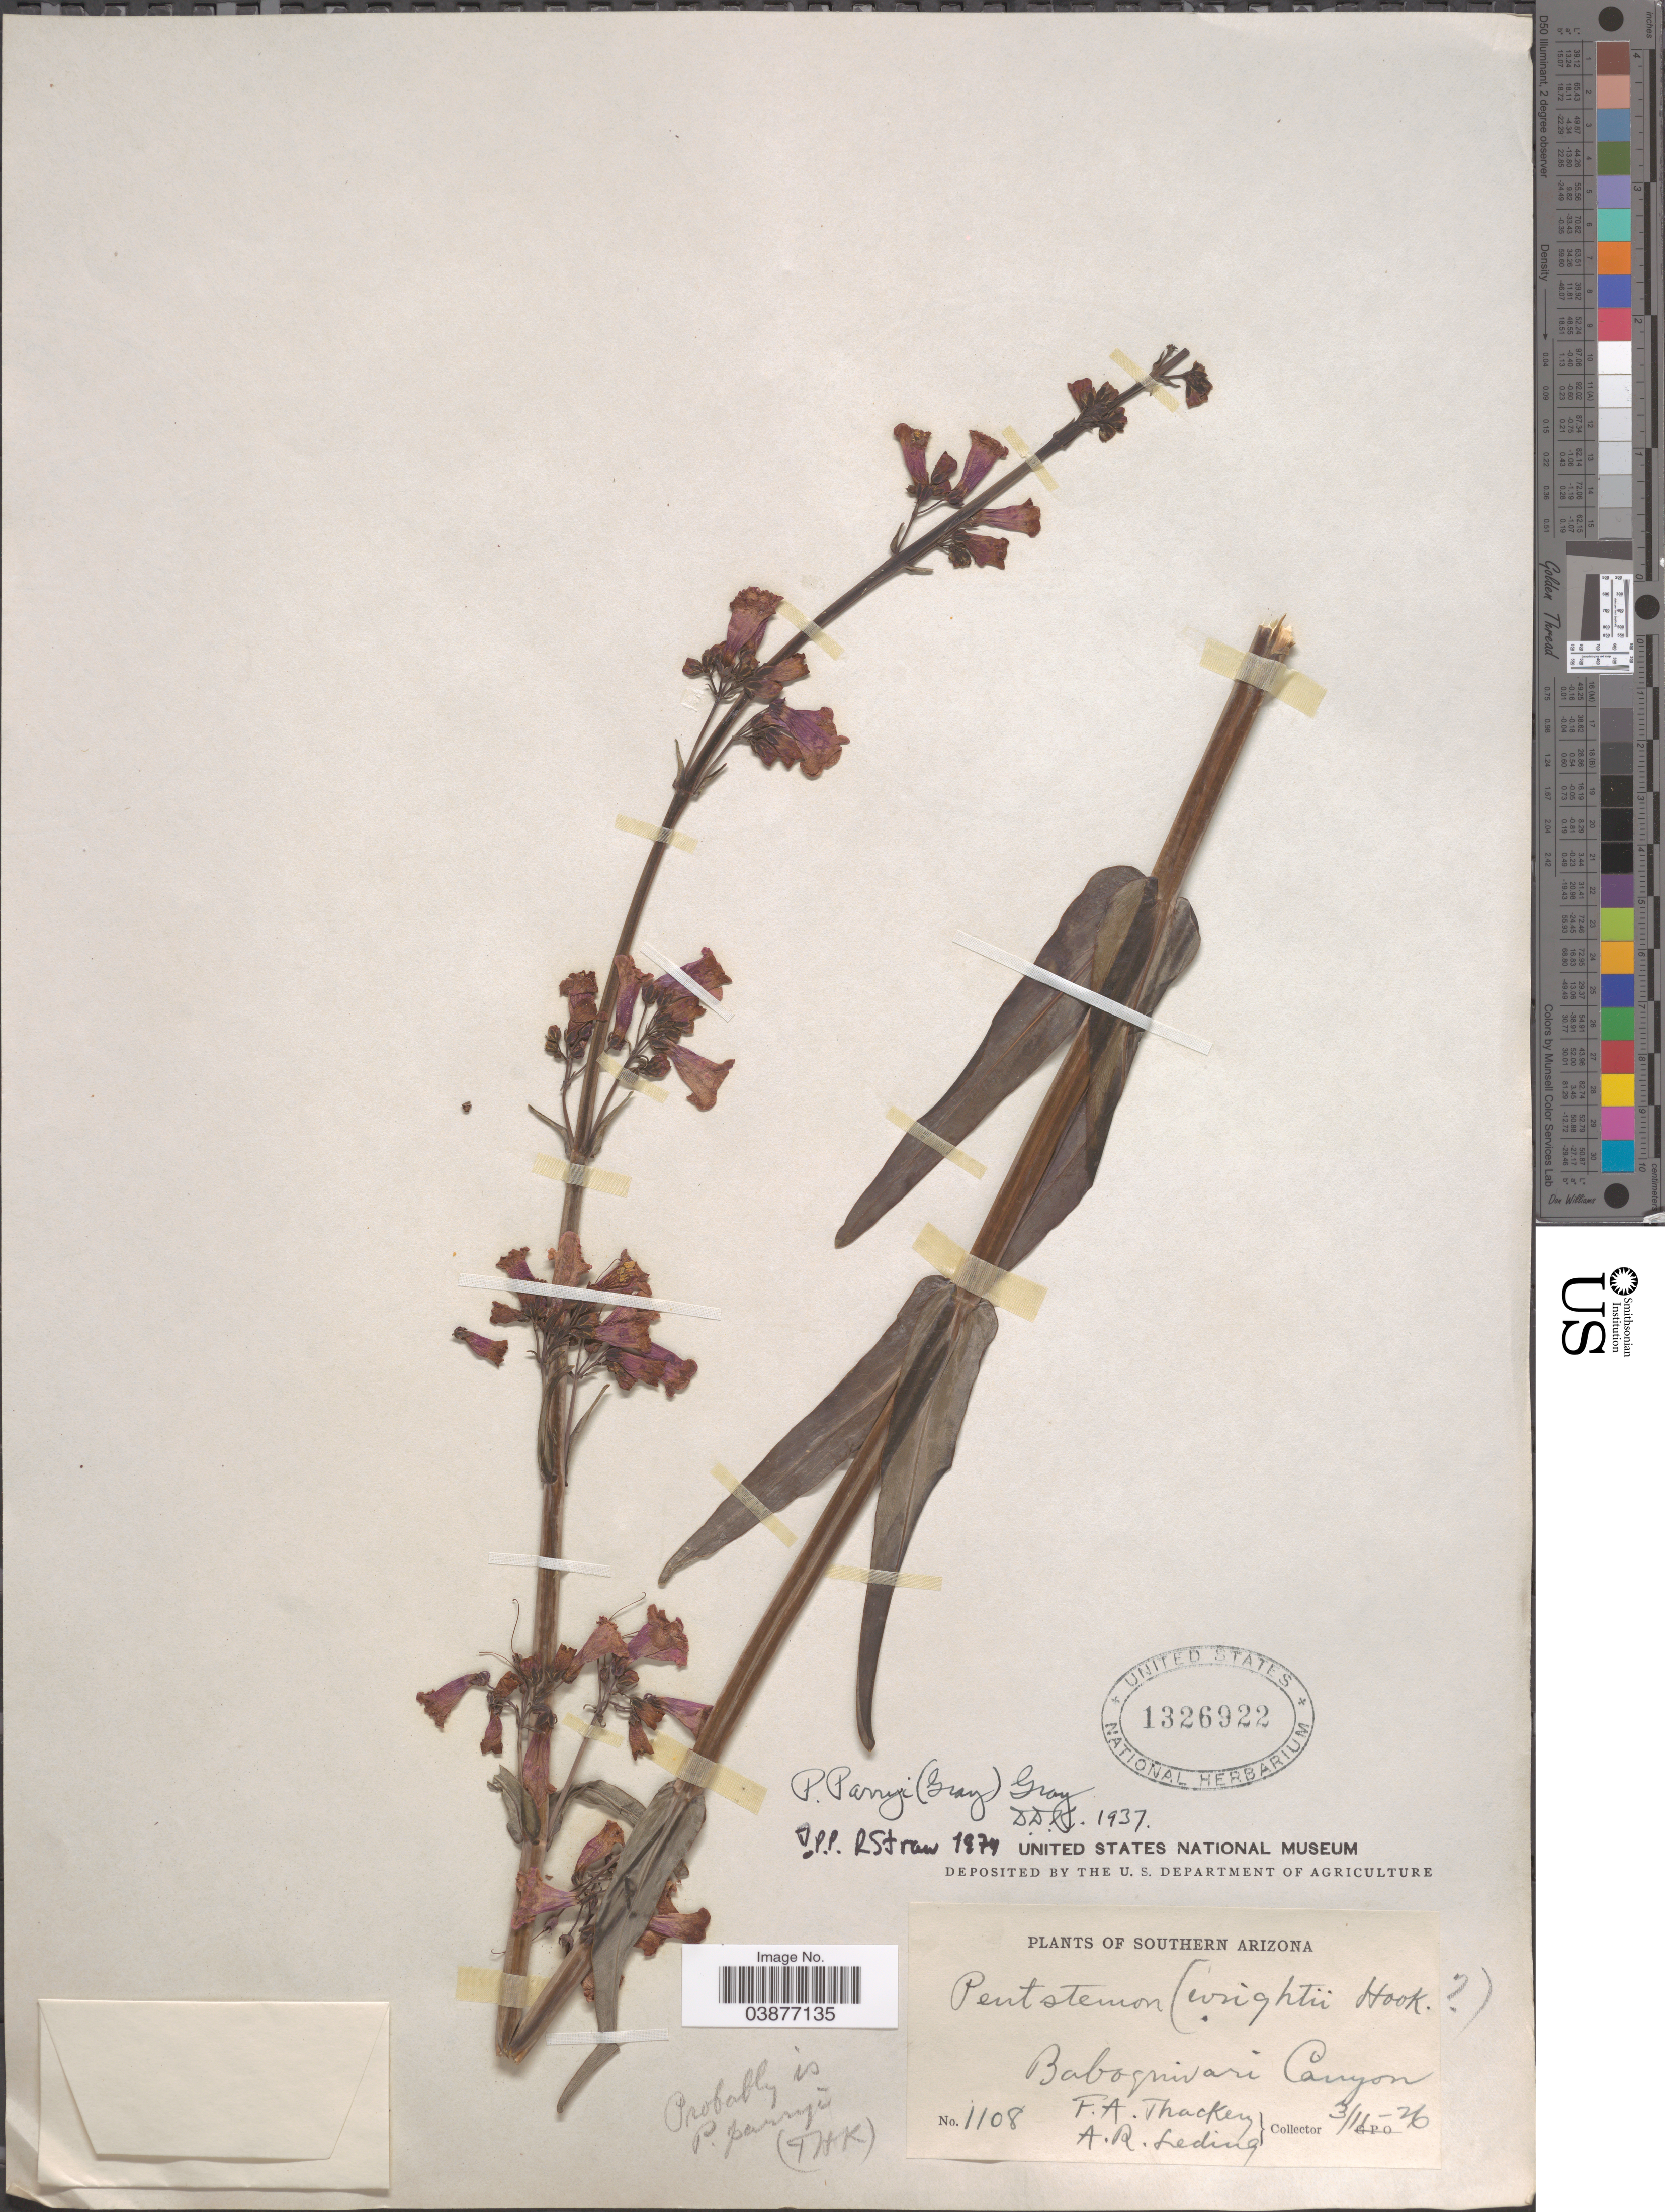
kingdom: Plantae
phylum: Tracheophyta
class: Magnoliopsida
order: Lamiales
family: Plantaginaceae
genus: Penstemon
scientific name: Penstemon parryi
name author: A. Gray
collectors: F. Thackery & A. Leding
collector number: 1108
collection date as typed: Transcribed d/m/y: 11/3/26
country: United States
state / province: Arizona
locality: Southern Arizona. Baboquivari Canyon.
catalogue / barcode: US 1326922